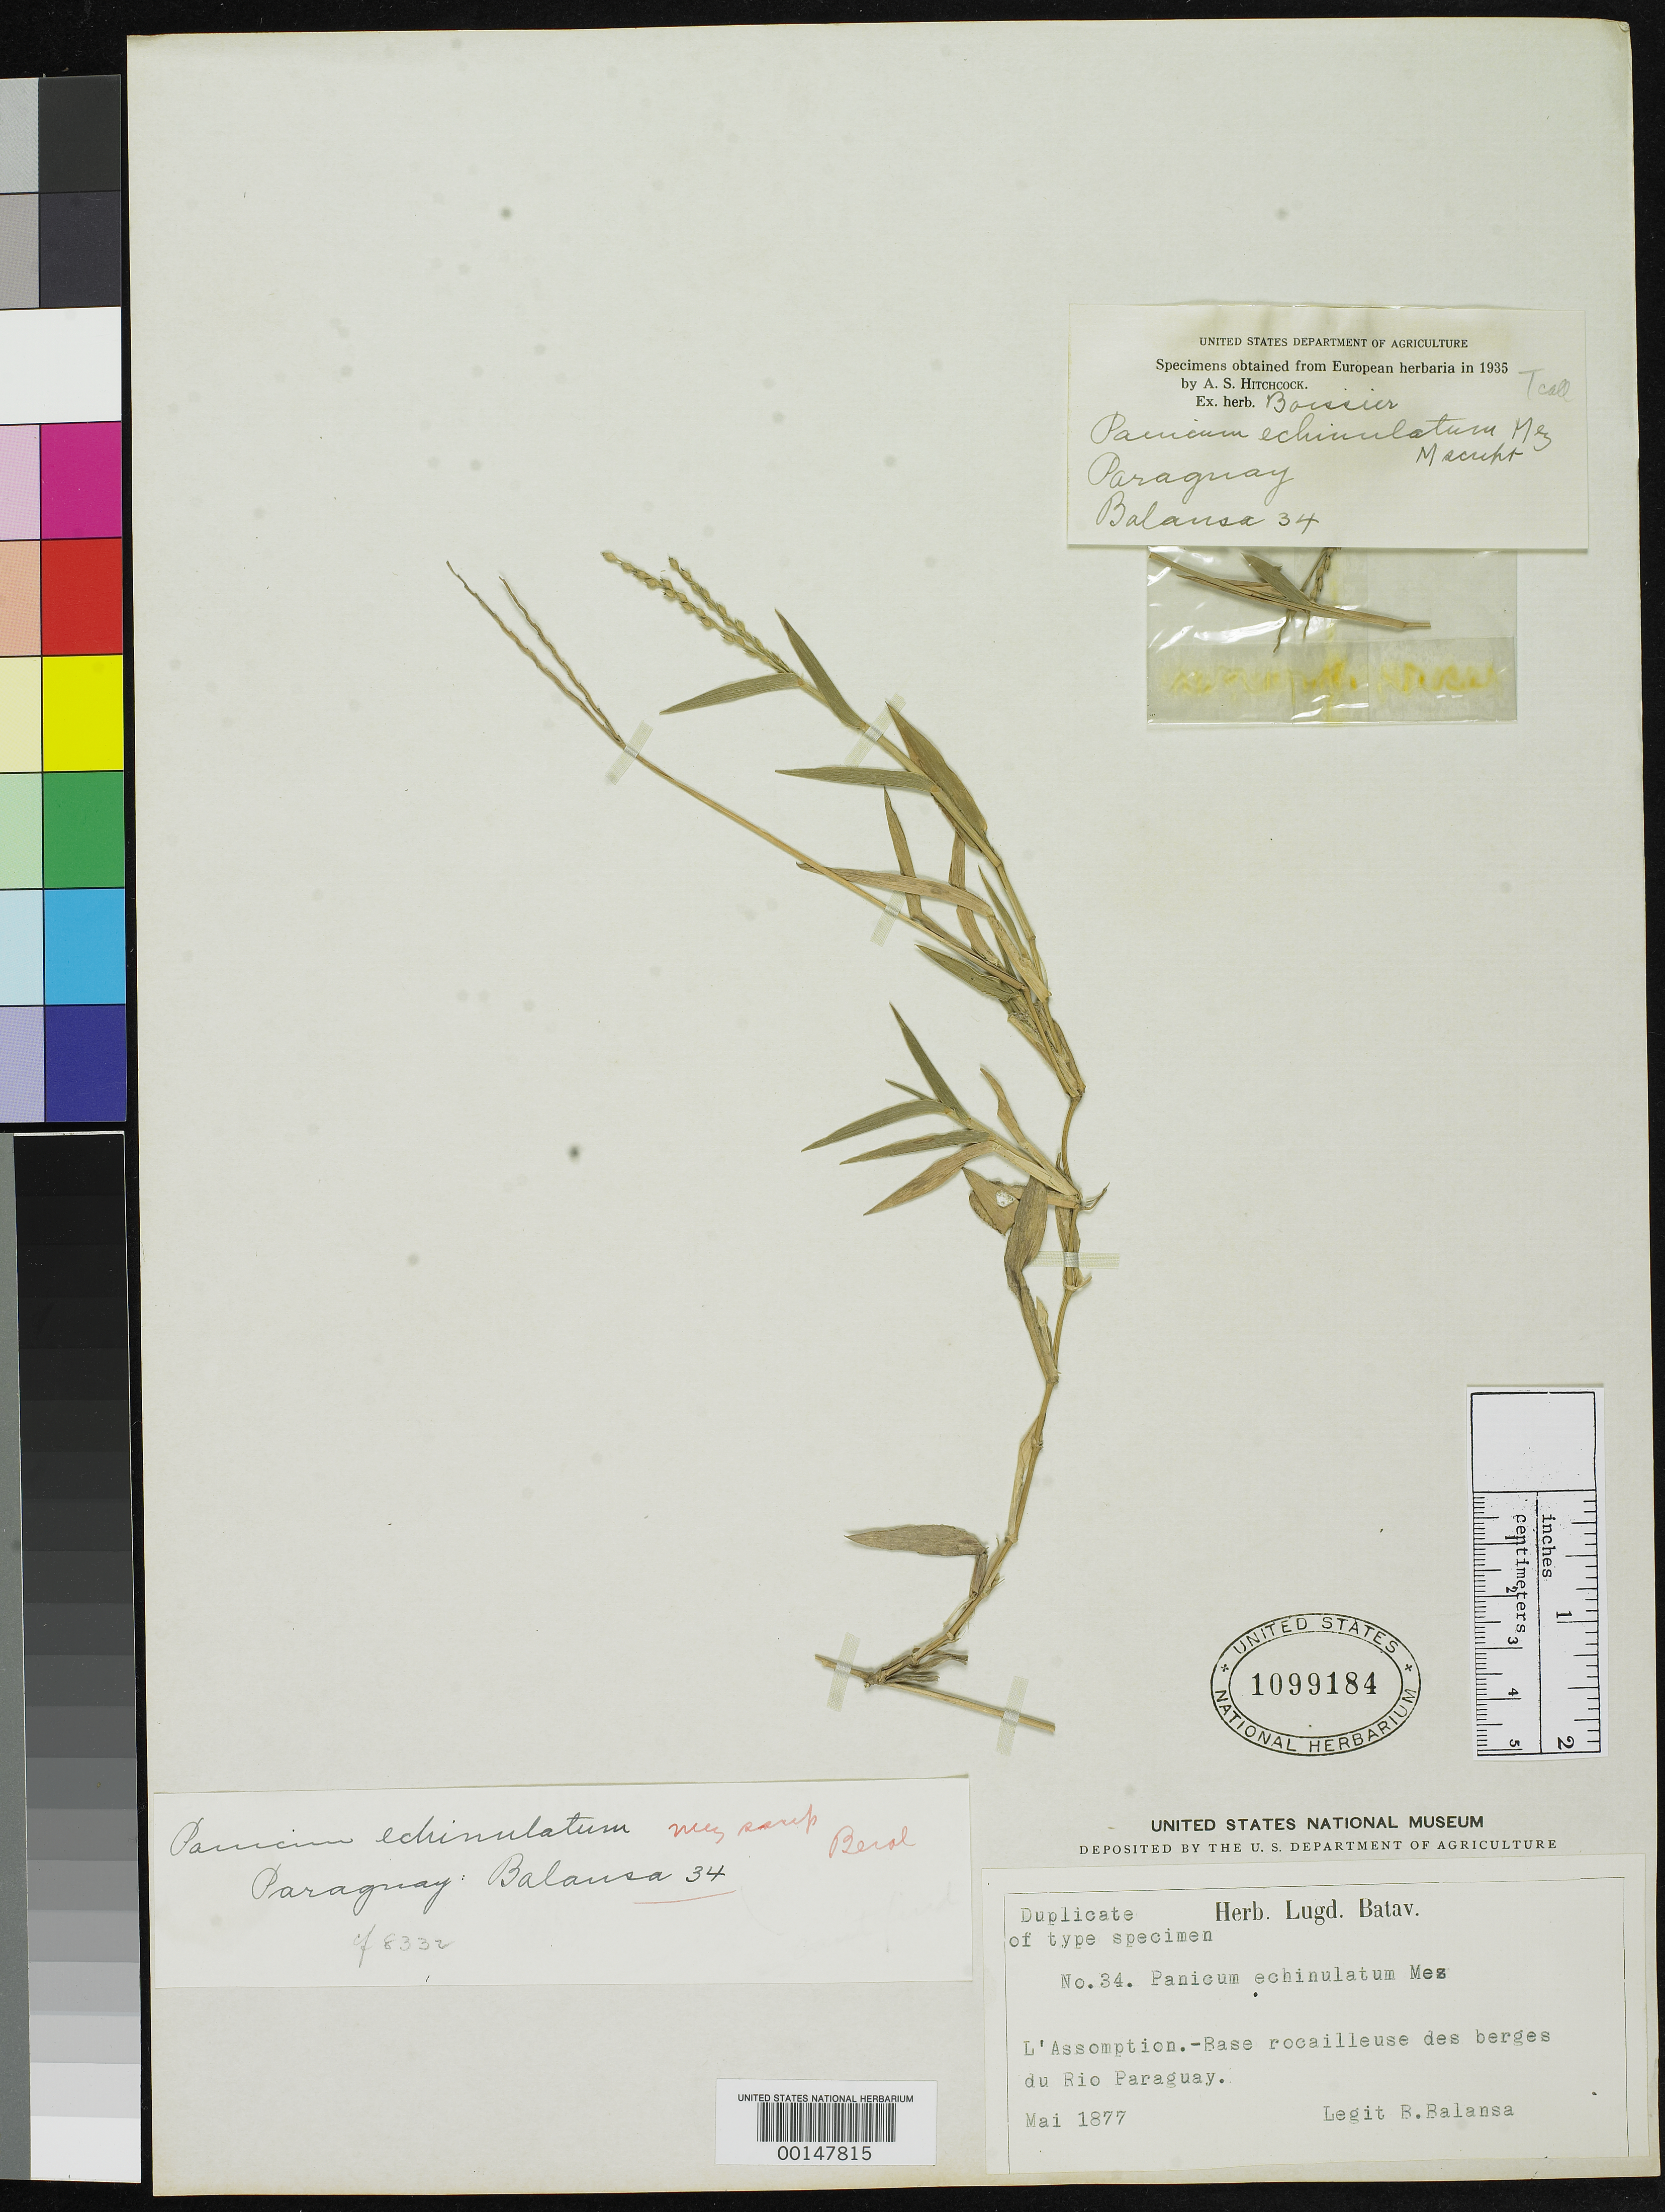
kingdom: Plantae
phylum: Tracheophyta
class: Liliopsida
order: Poales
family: Poaceae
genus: Panicum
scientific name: Panicum echinulatum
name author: Mez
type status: Isotype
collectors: B. Balansa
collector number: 34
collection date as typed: May 1877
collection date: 1877-05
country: Paraguay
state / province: Asunción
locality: Rio Paraguay, Asuncion.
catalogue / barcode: US 1099184